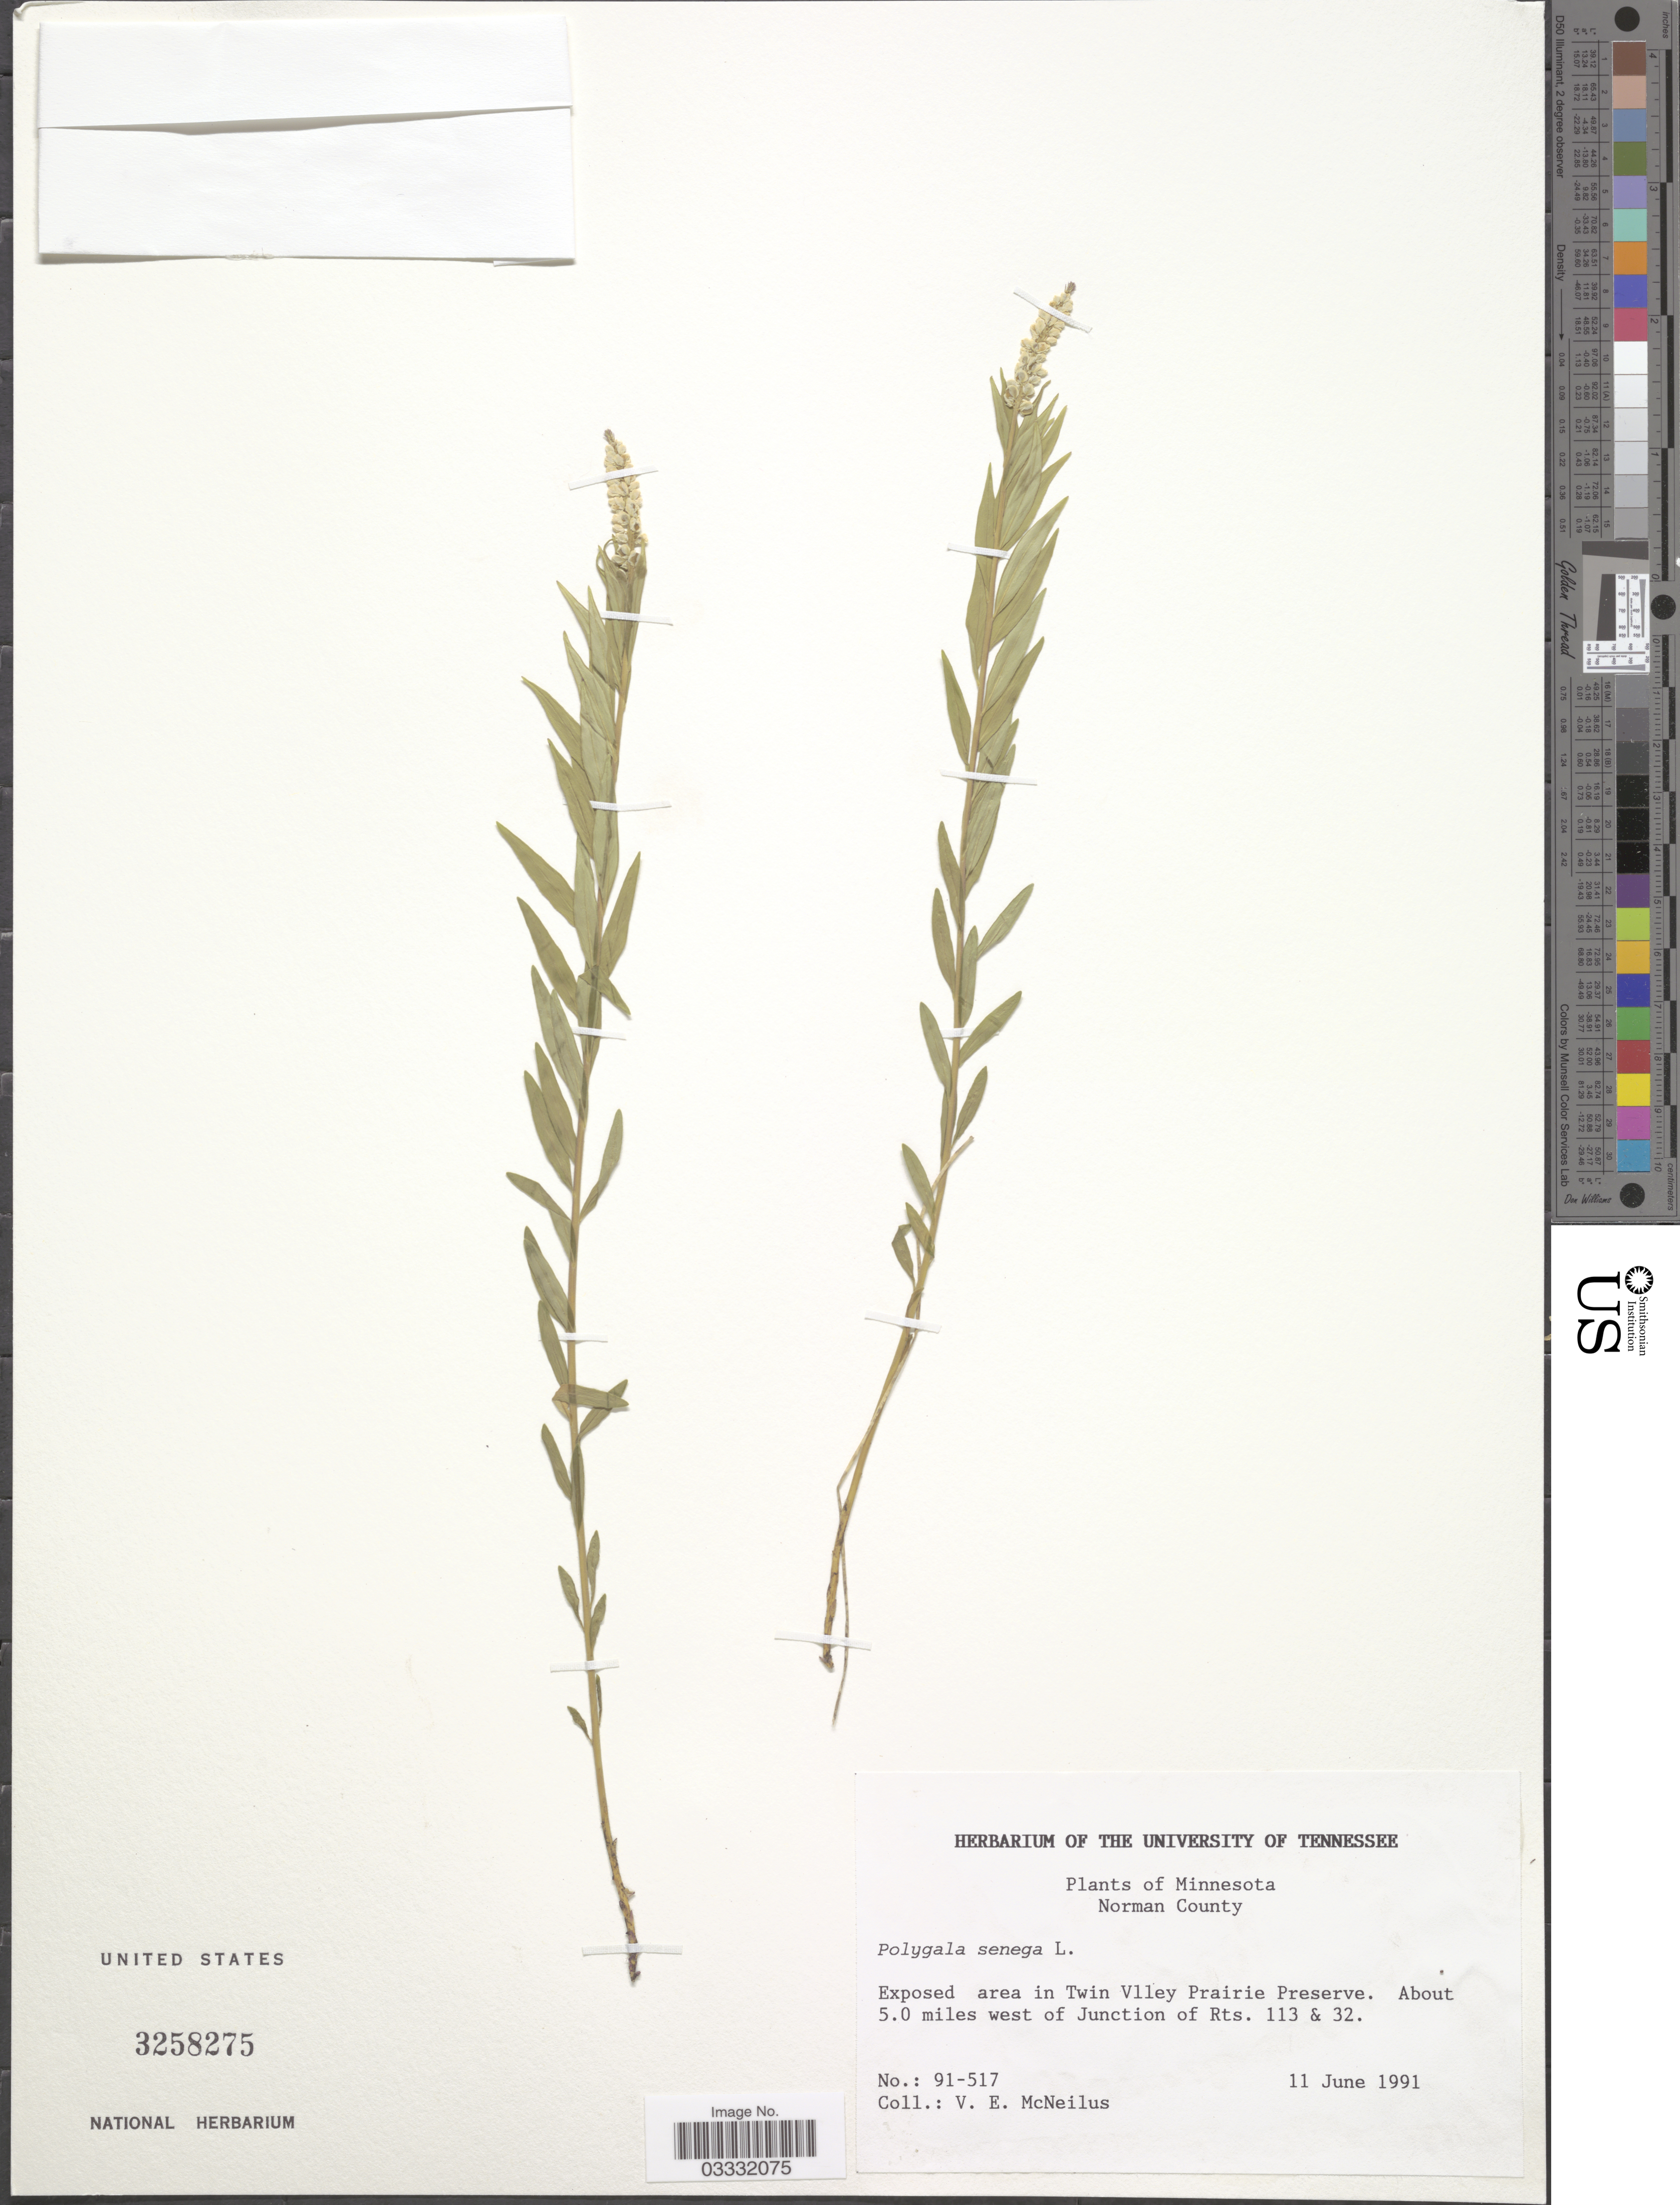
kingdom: Plantae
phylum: Tracheophyta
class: Magnoliopsida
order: Fabales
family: Polygalaceae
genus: Polygala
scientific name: Polygala senega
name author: L.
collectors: V. Mcneilus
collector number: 91-517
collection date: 1991-06-11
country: United States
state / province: Minnesota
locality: Norman County. Exposed area in Twin Vlley Prairie Preserve. About 5.0 miles west of Junction of Rts. 113 & 32.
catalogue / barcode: US 3258275